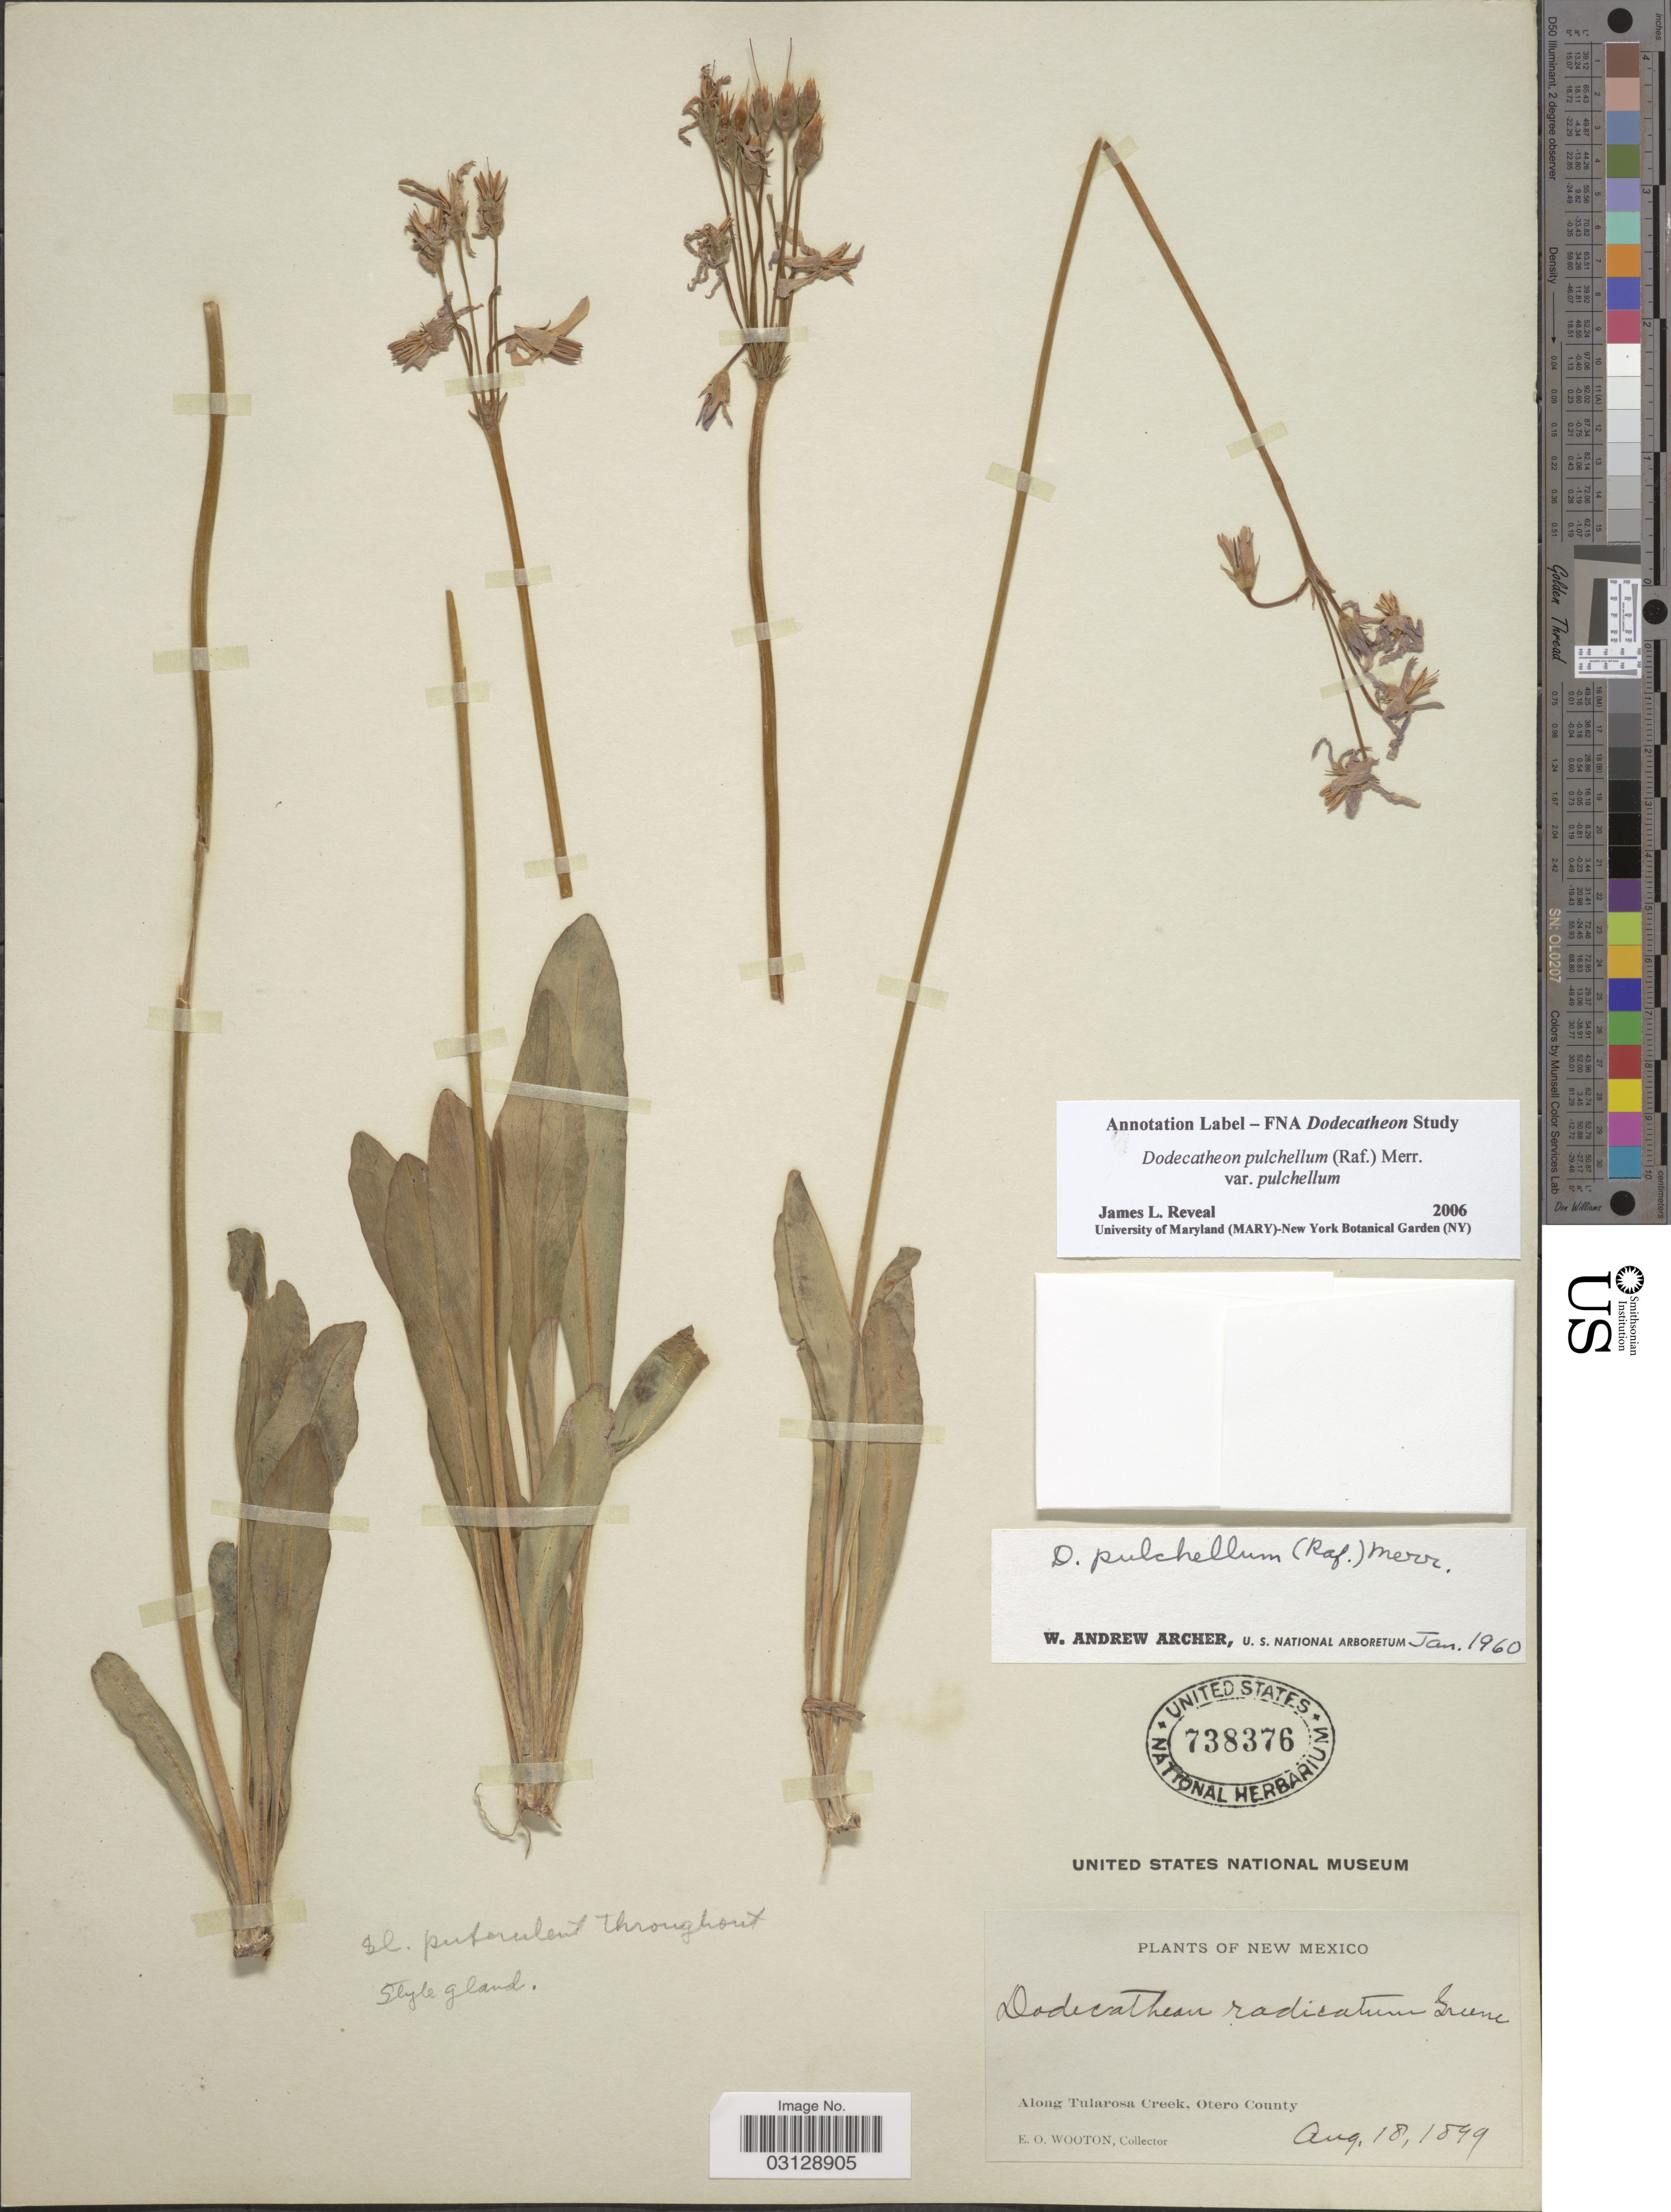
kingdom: Plantae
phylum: Tracheophyta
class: Magnoliopsida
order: Ericales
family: Primulaceae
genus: Dodecatheon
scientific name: Dodecatheon pulchellum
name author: (Raf.) Merr.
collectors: E. O. Wooton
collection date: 1899-08-18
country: United States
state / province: New Mexico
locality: Along Tularosa Creek, Otero County.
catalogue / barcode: US 738376